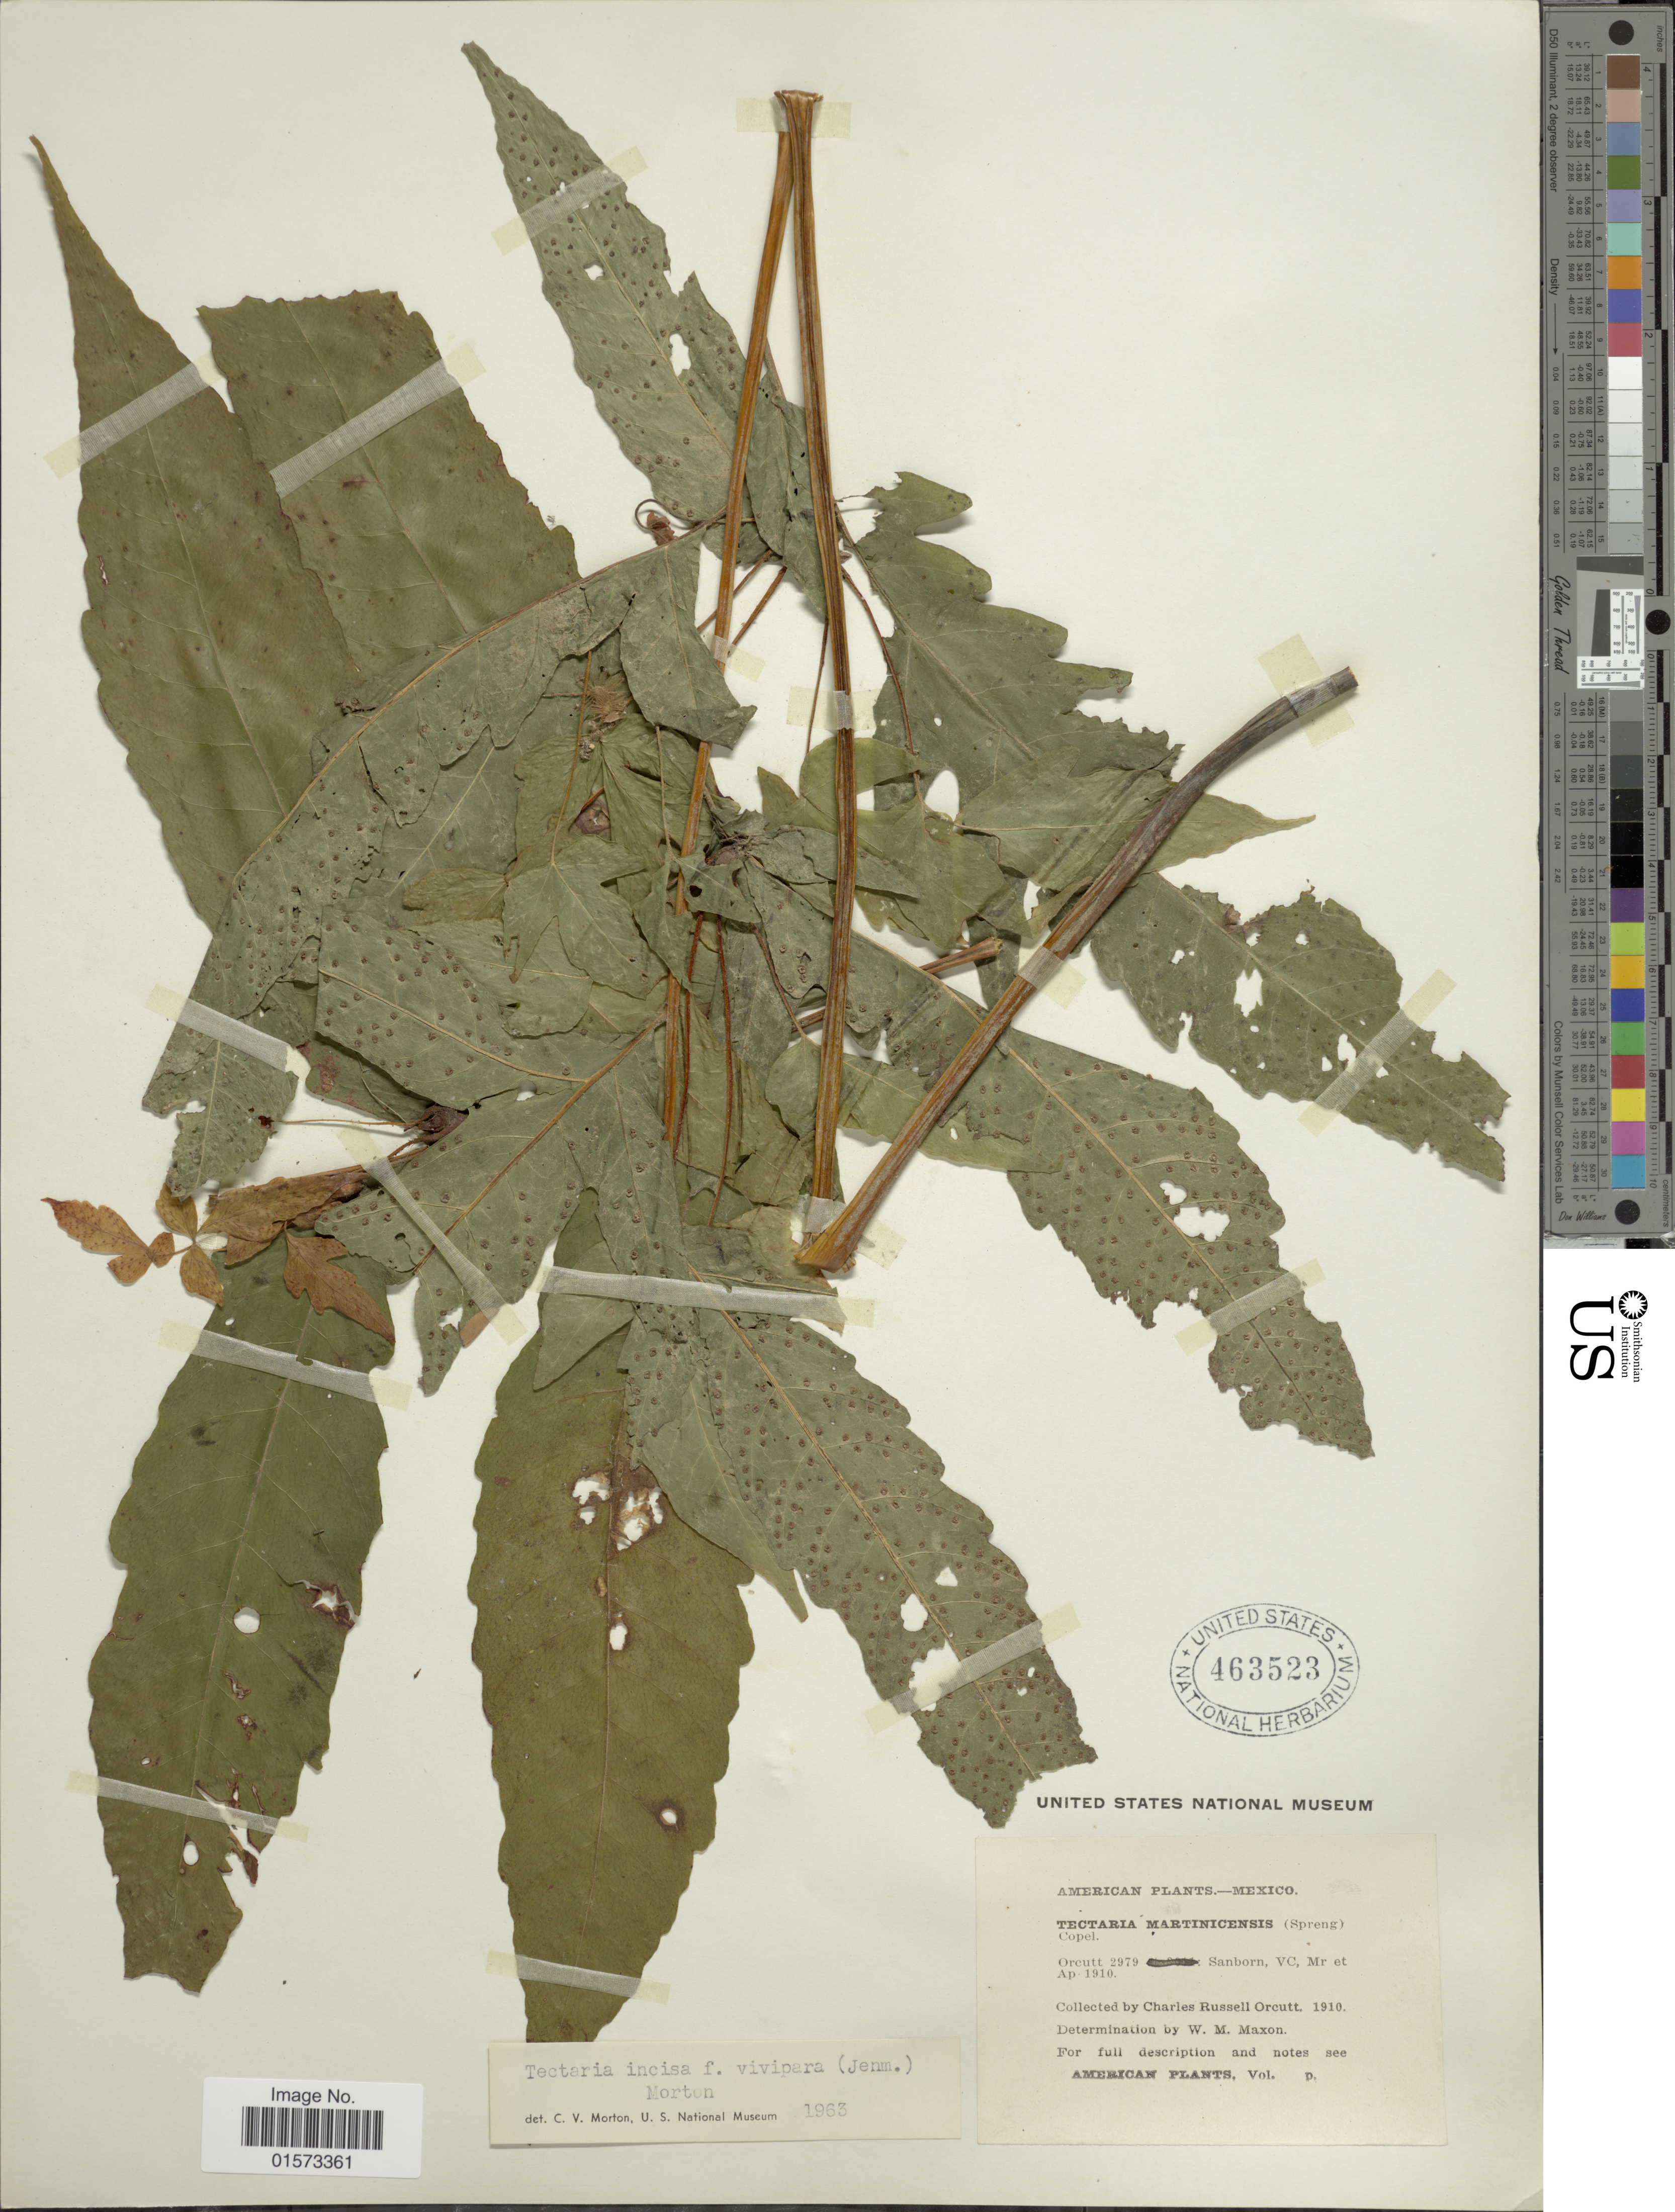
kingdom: Plantae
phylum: Tracheophyta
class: Polypodiopsida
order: Polypodiales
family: Tectariaceae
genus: Tectaria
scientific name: Tectaria incisa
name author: Cav.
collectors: C. R. Orcutt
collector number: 2979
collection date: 1910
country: Mexico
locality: Sanborn, VC, Mr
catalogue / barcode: US 463523